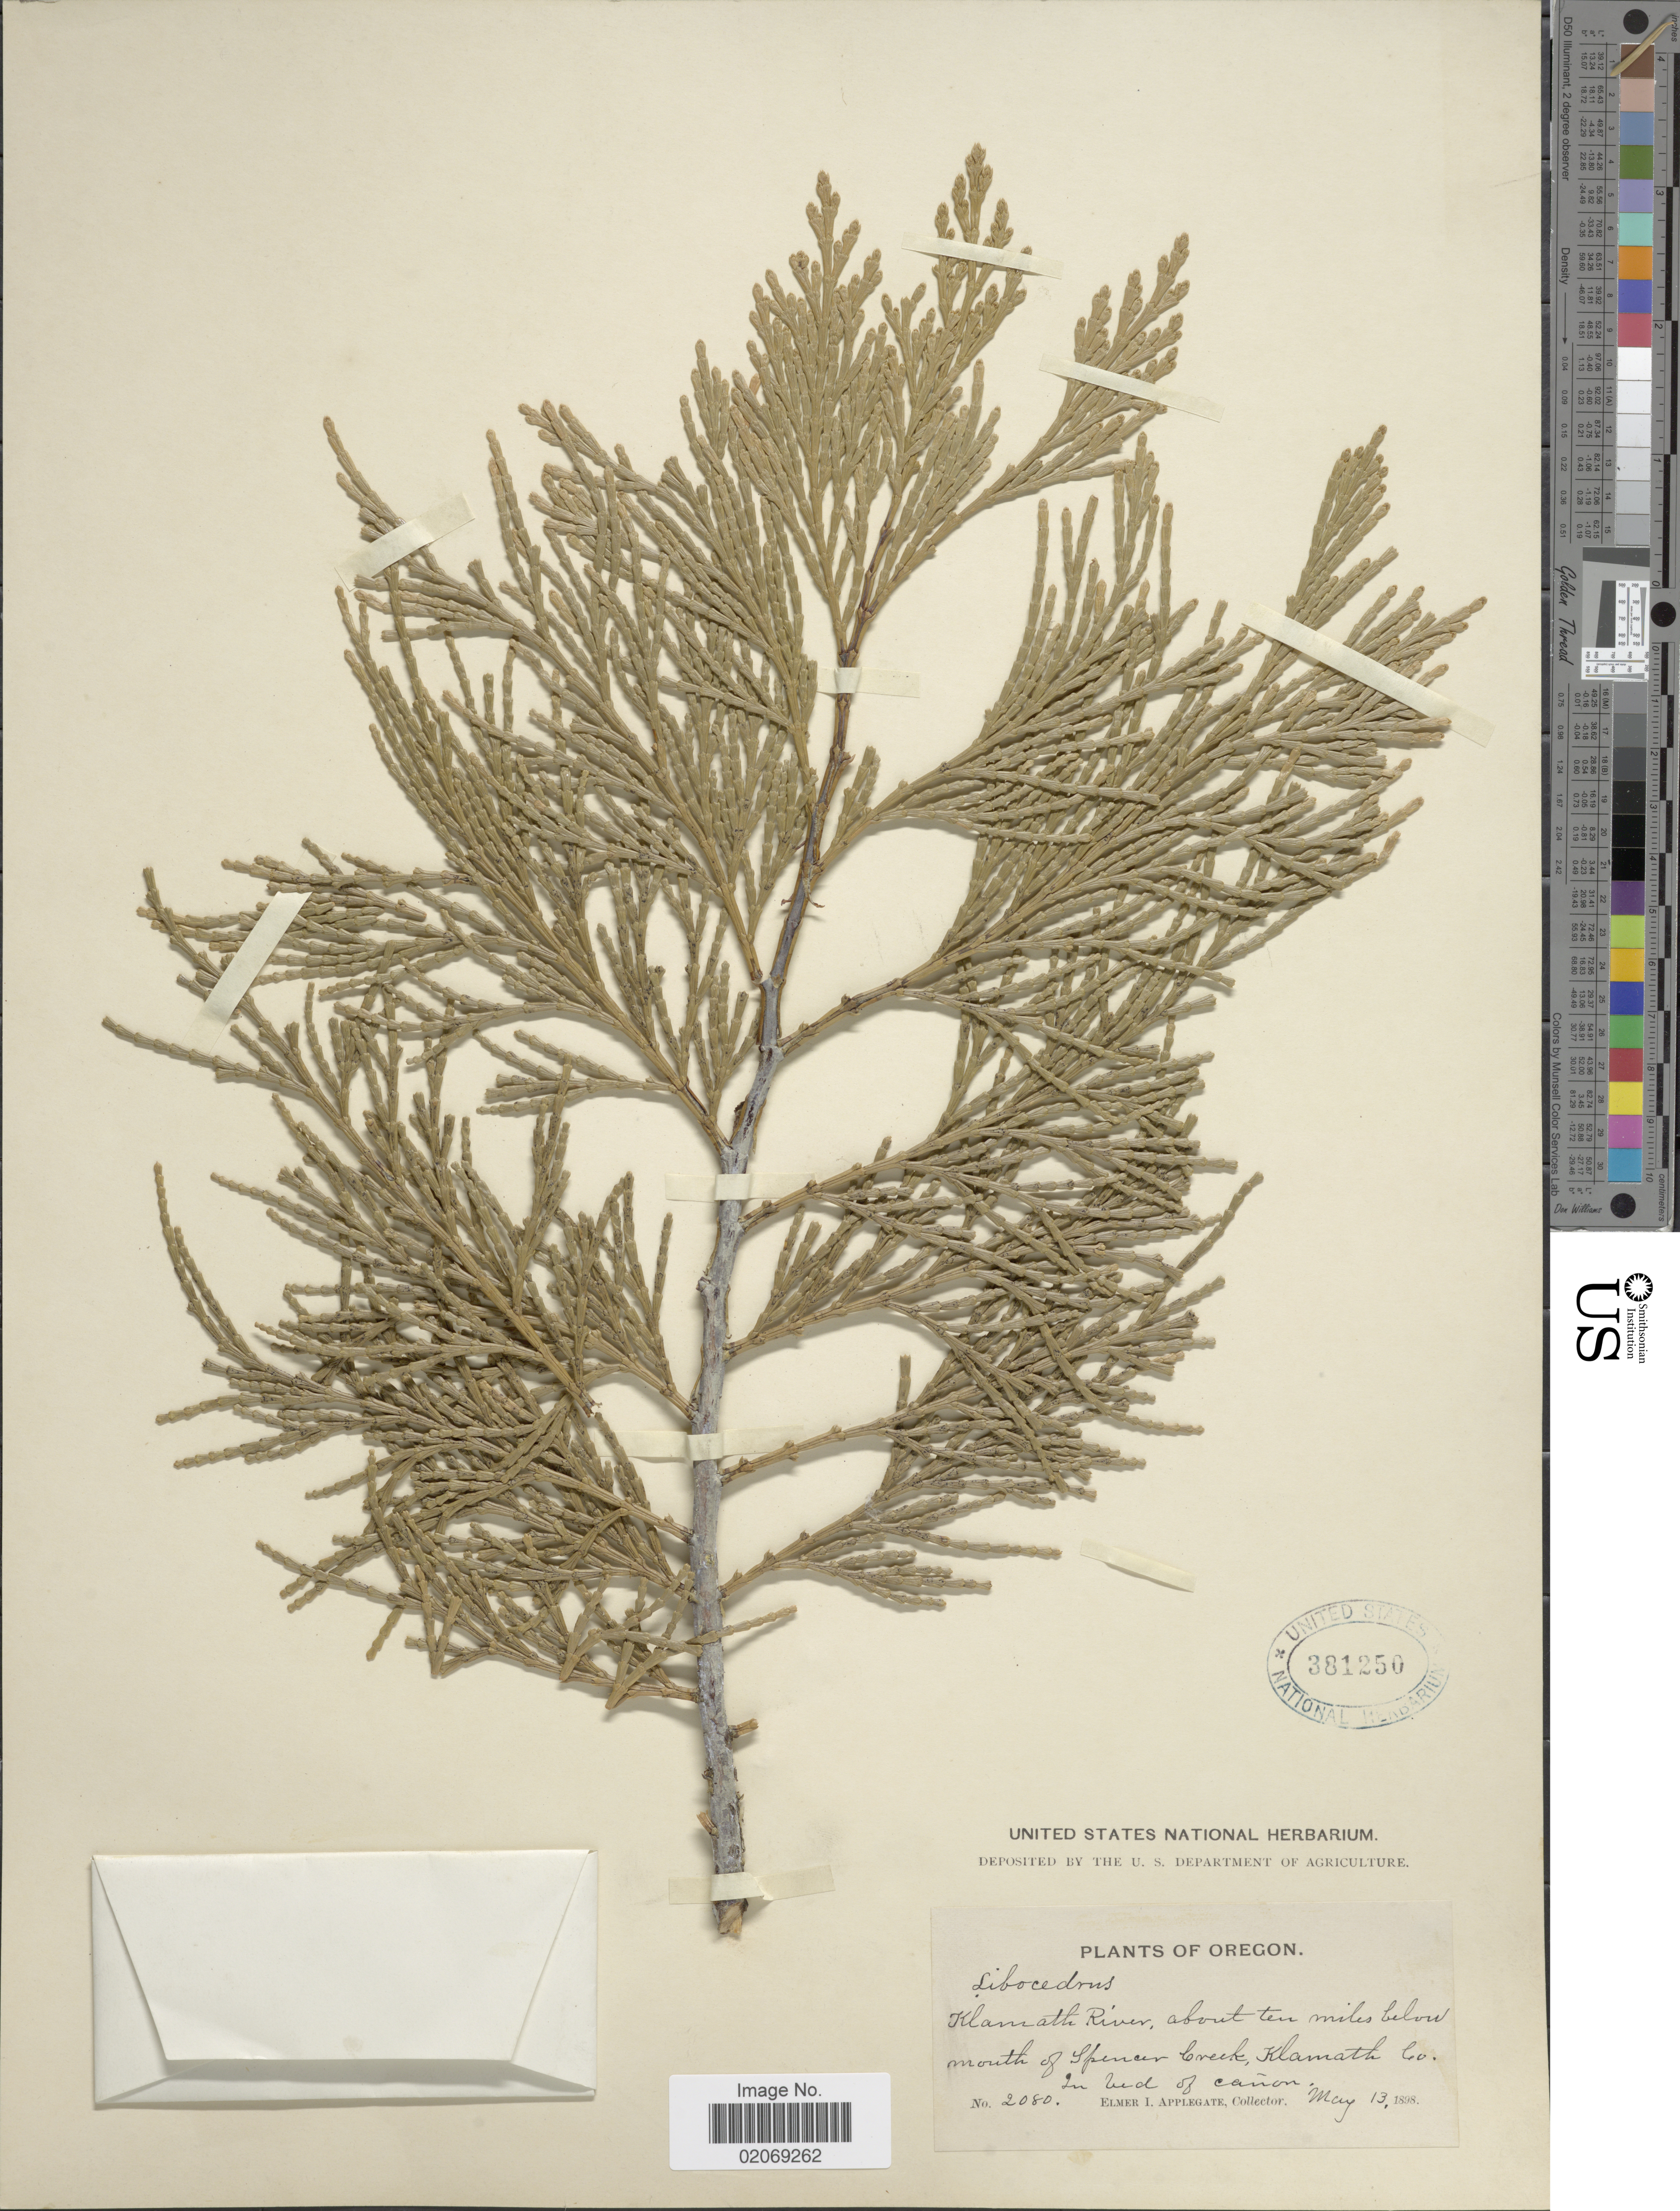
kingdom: Plantae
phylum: Tracheophyta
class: Pinopsida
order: Pinales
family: Cupressaceae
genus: Libocedrus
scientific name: Libocedrus decurrens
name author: Torr.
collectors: E. I. Applegate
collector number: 2080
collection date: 1898-05-13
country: United States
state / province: Oregon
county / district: Klamath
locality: Klamath River, about ten miles below mouth of Spencer Creek, Klamath Co.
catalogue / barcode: US 381250